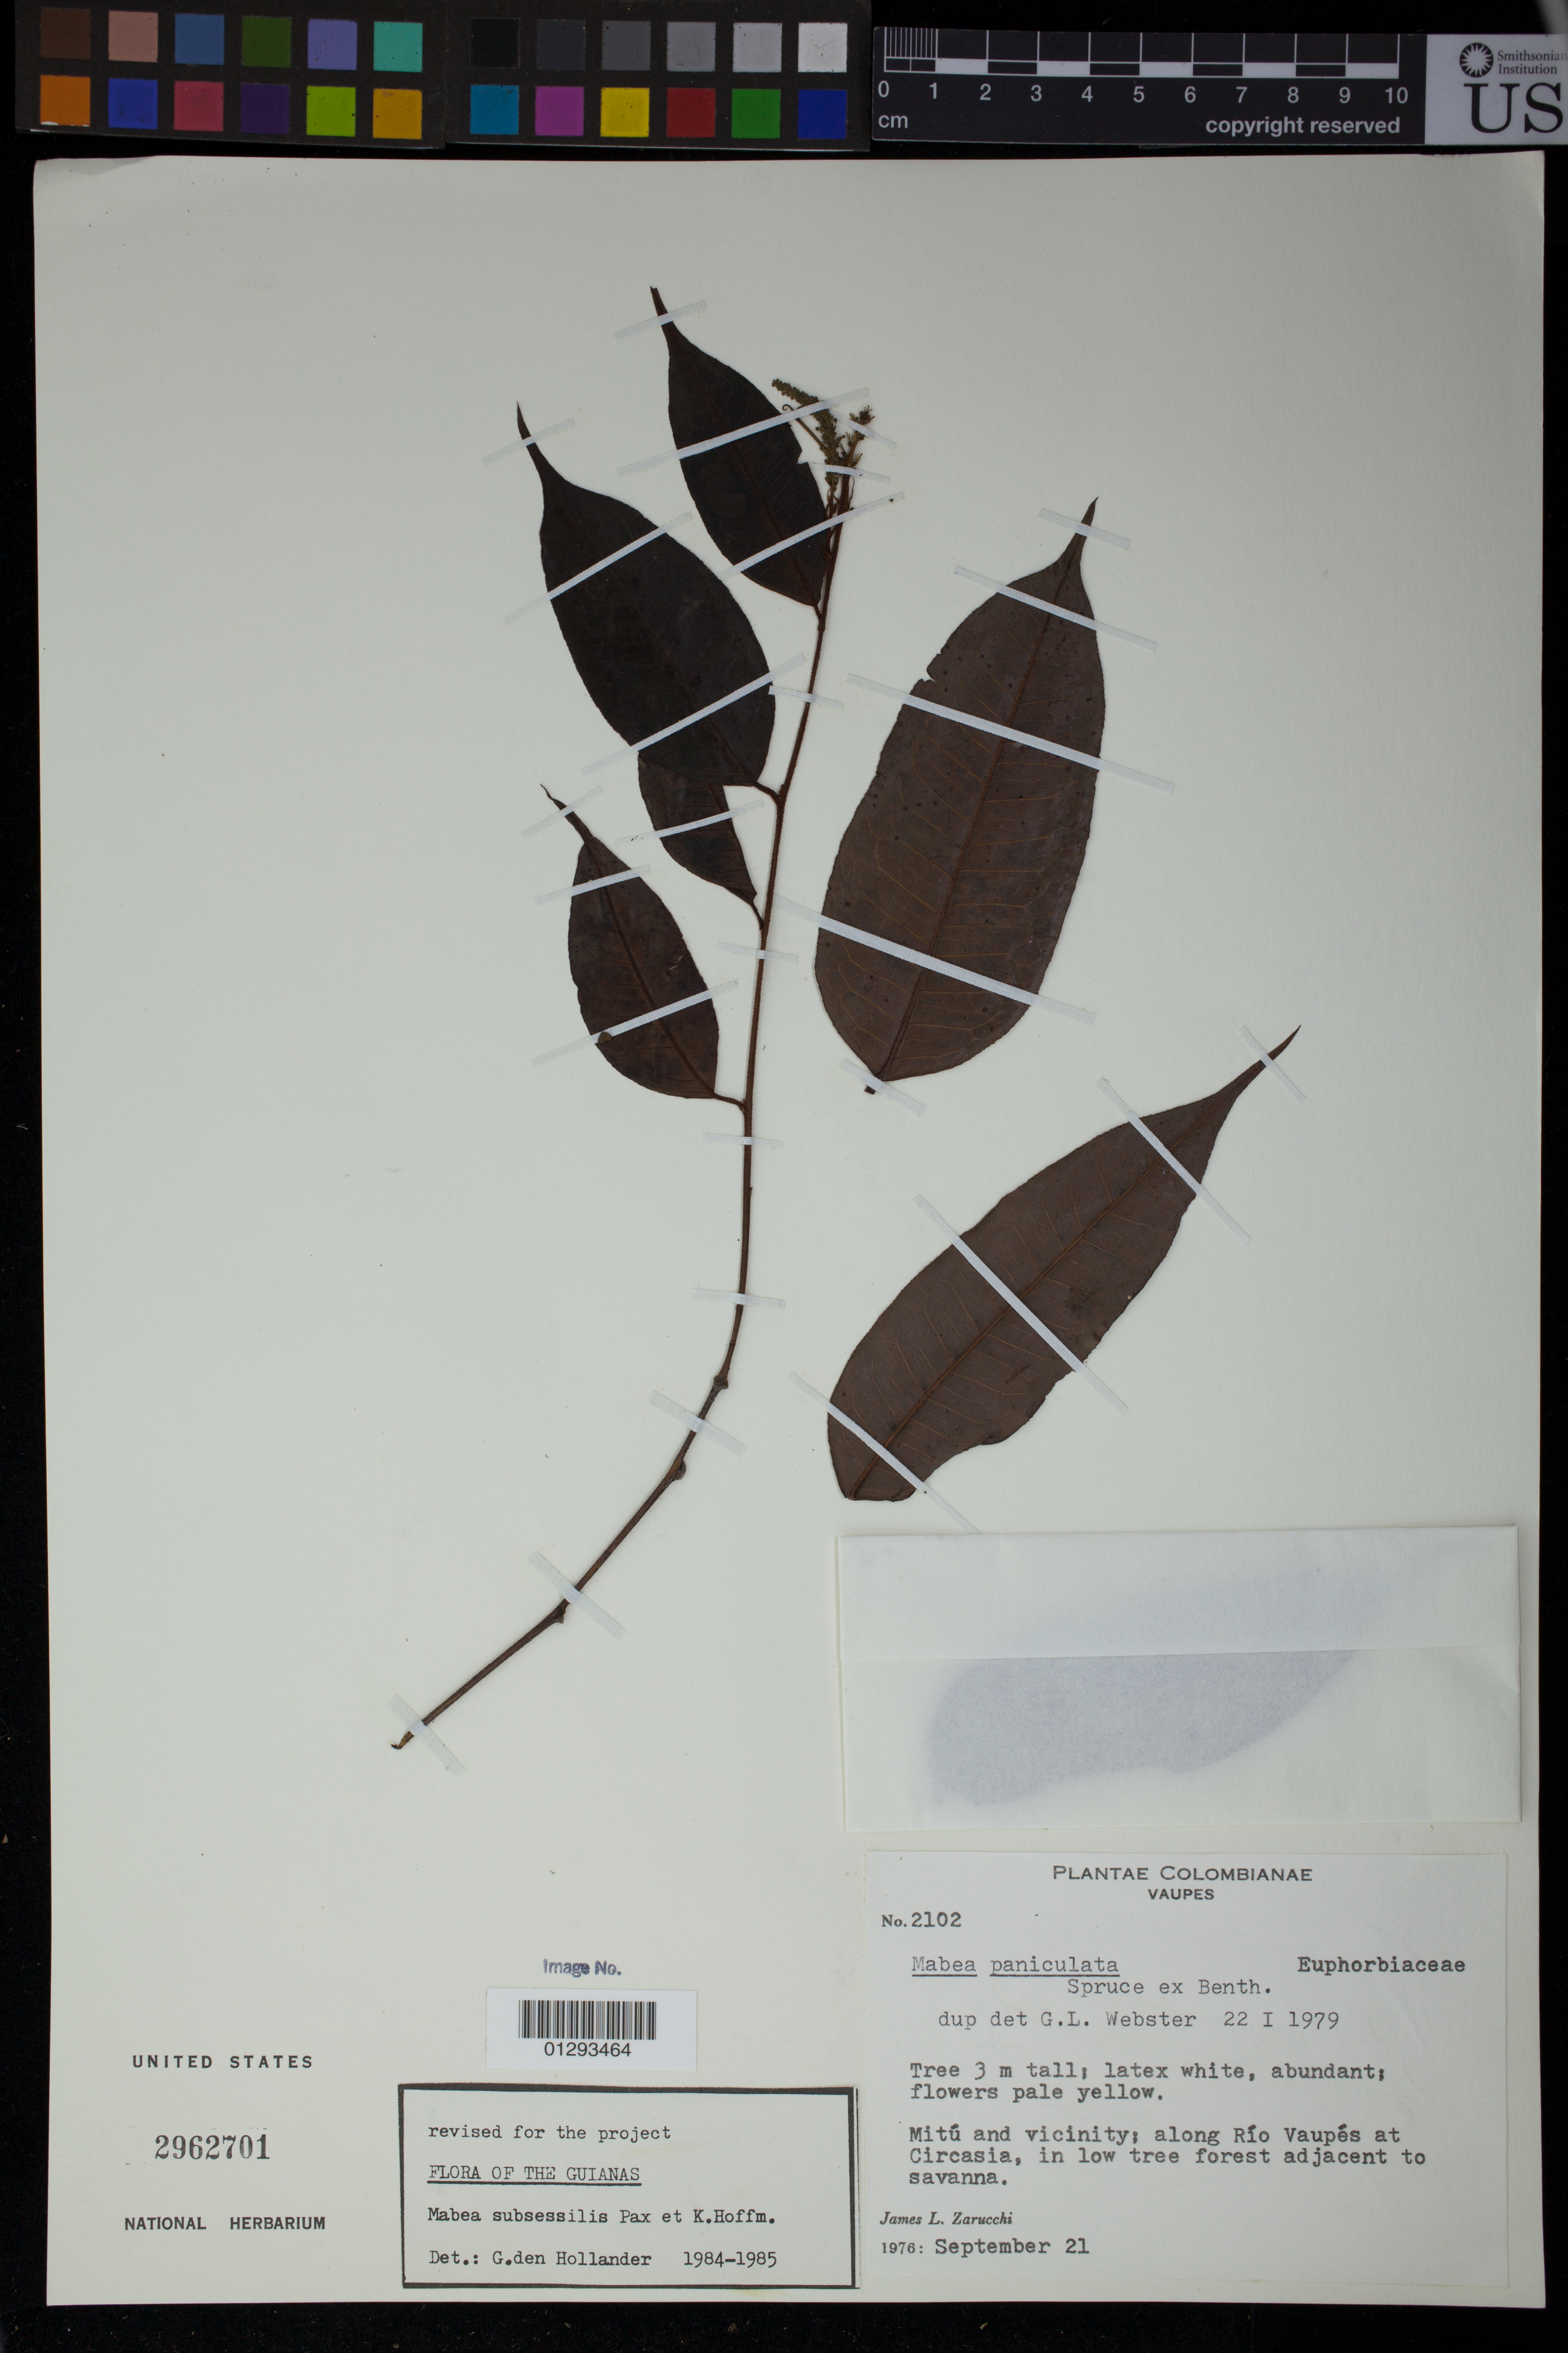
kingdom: Plantae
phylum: Tracheophyta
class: Magnoliopsida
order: Malpighiales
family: Euphorbiaceae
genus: Mabea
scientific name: Mabea subsessilis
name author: Pax & K. Hoffm.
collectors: J. L. Zarucchi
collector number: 2102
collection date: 1976-09-21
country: Colombia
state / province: Vaupes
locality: Mitu and vicinity; along Rio Vaupes at Circasia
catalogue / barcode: US 2962701